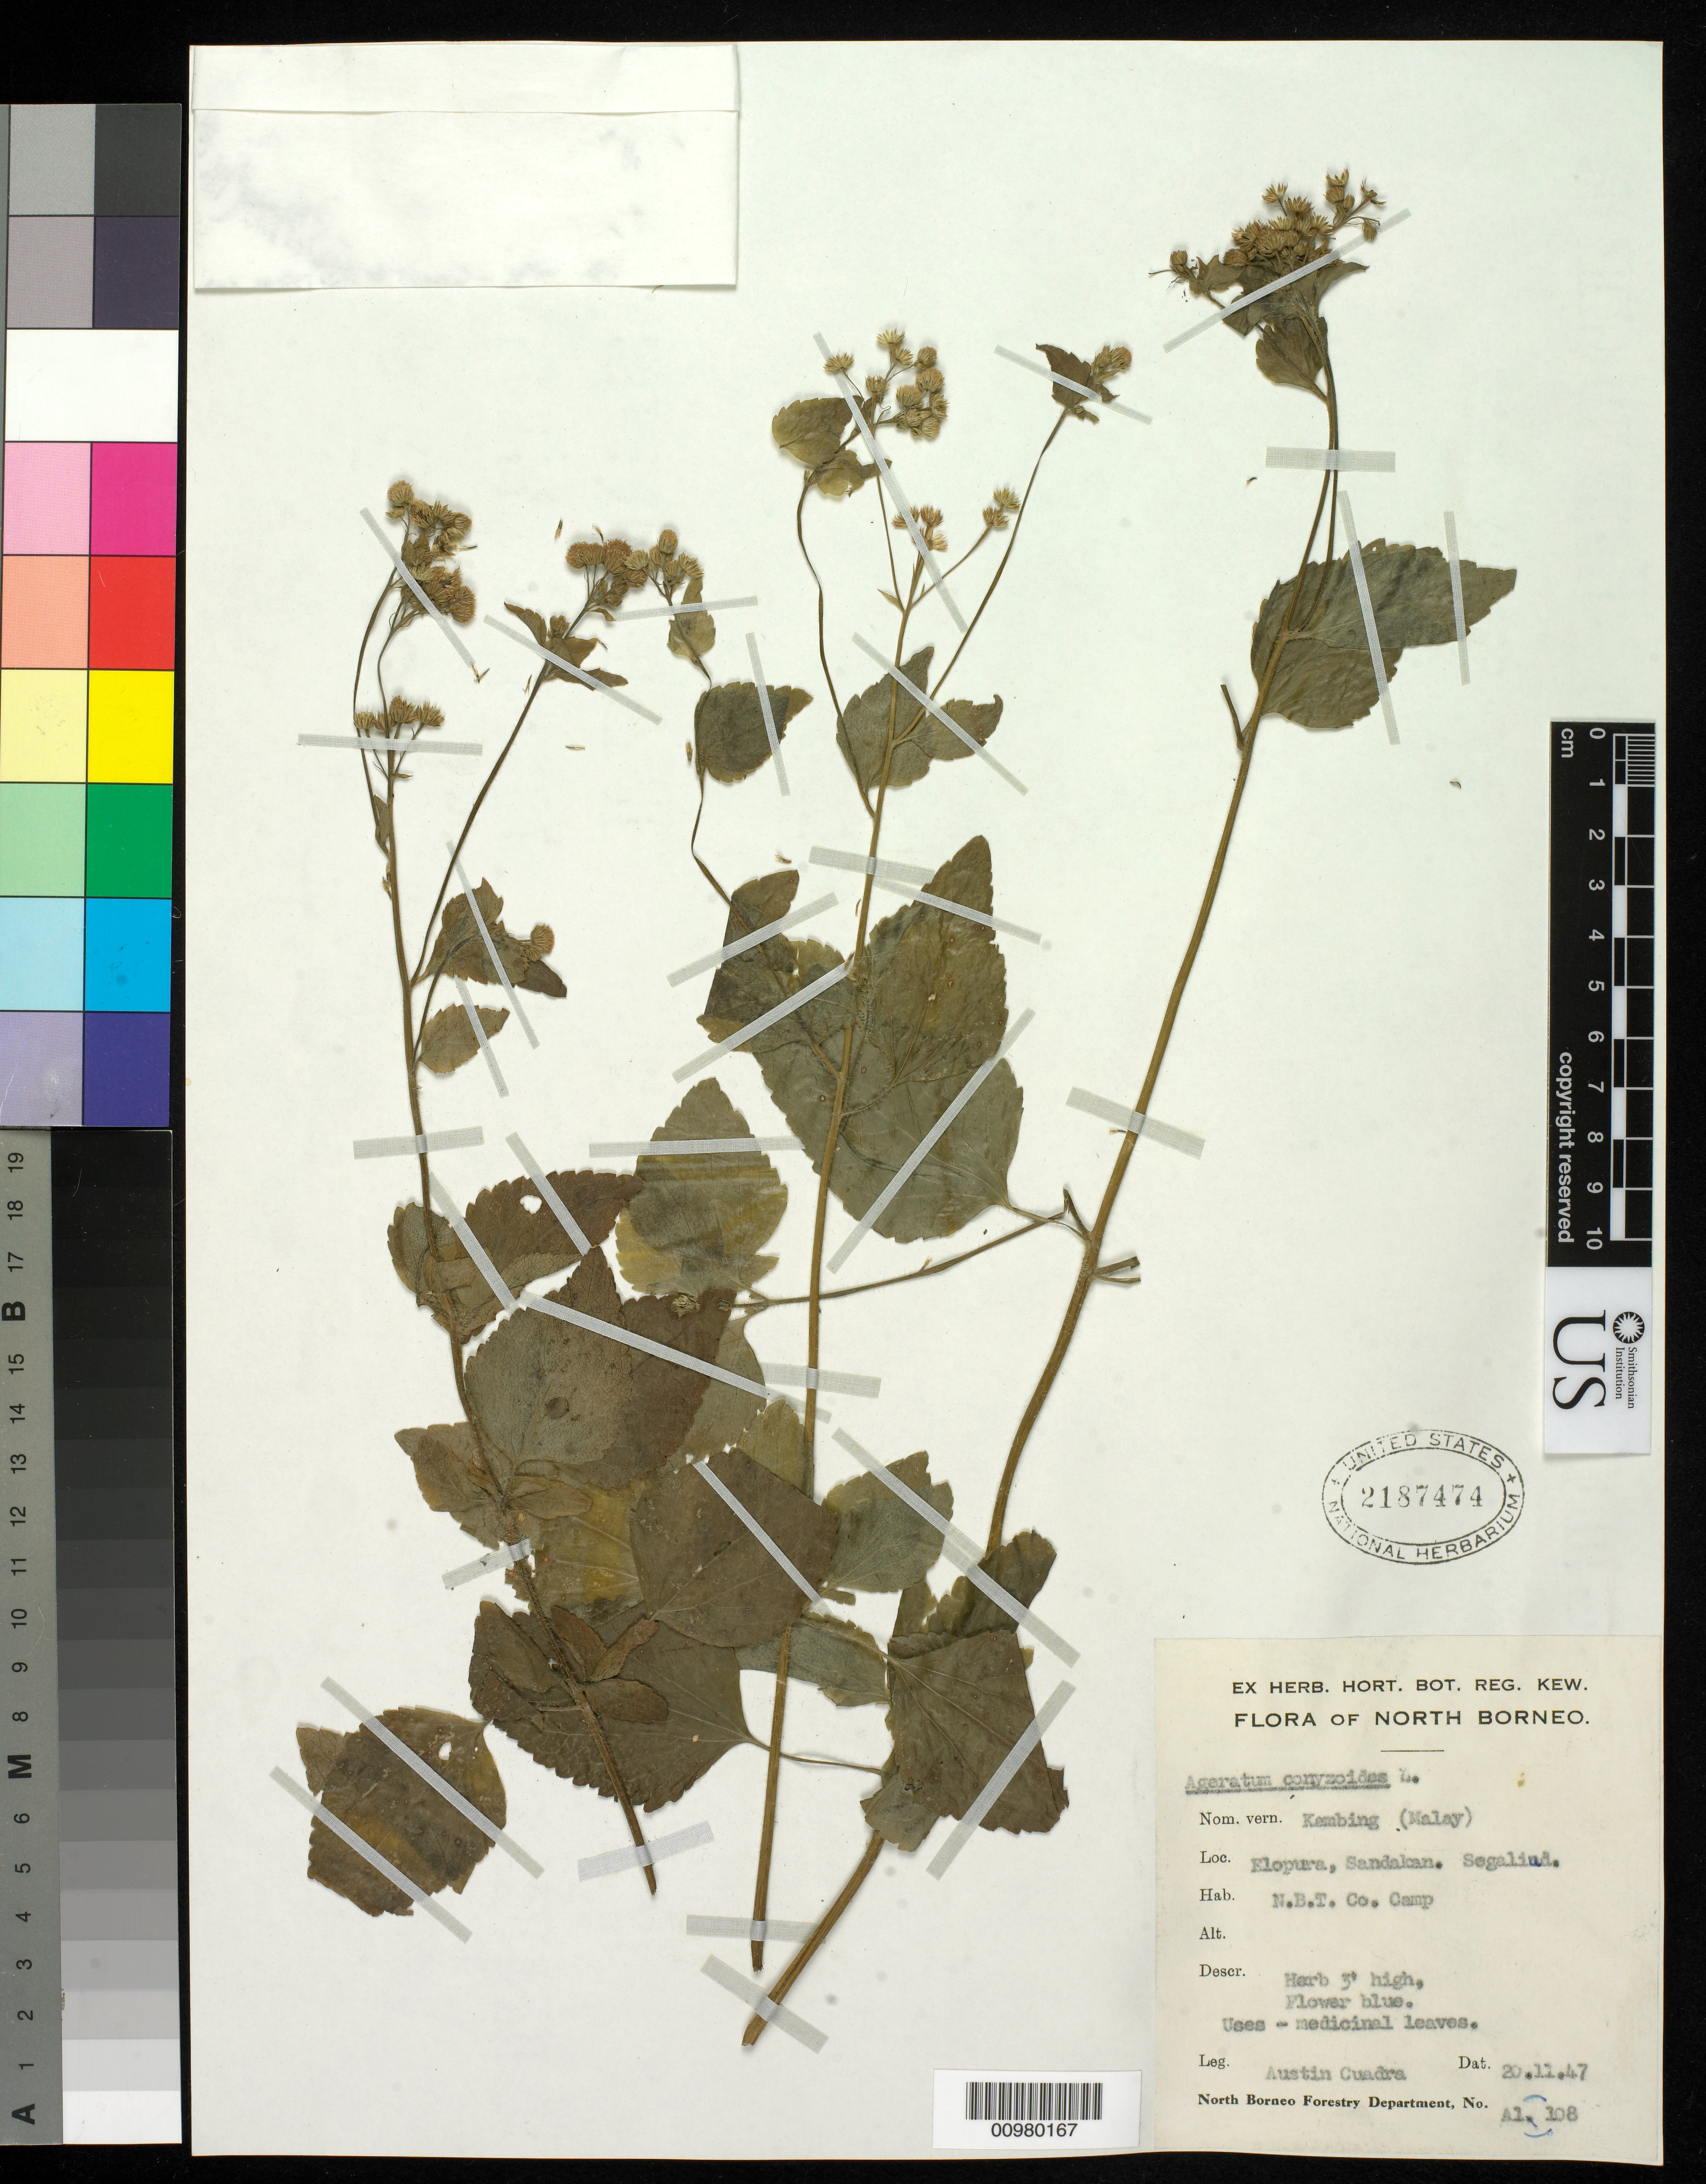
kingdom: Plantae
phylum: Tracheophyta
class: Magnoliopsida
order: Asterales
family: Asteraceae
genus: Ageratum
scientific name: Ageratum conyzoides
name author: L.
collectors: A. Cuadra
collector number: A 1108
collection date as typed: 20 Nov 1947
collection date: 1947-11-20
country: Malaysia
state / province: Sabah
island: Borneo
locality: Elopura, Sandakan Segaliud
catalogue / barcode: US 2187474